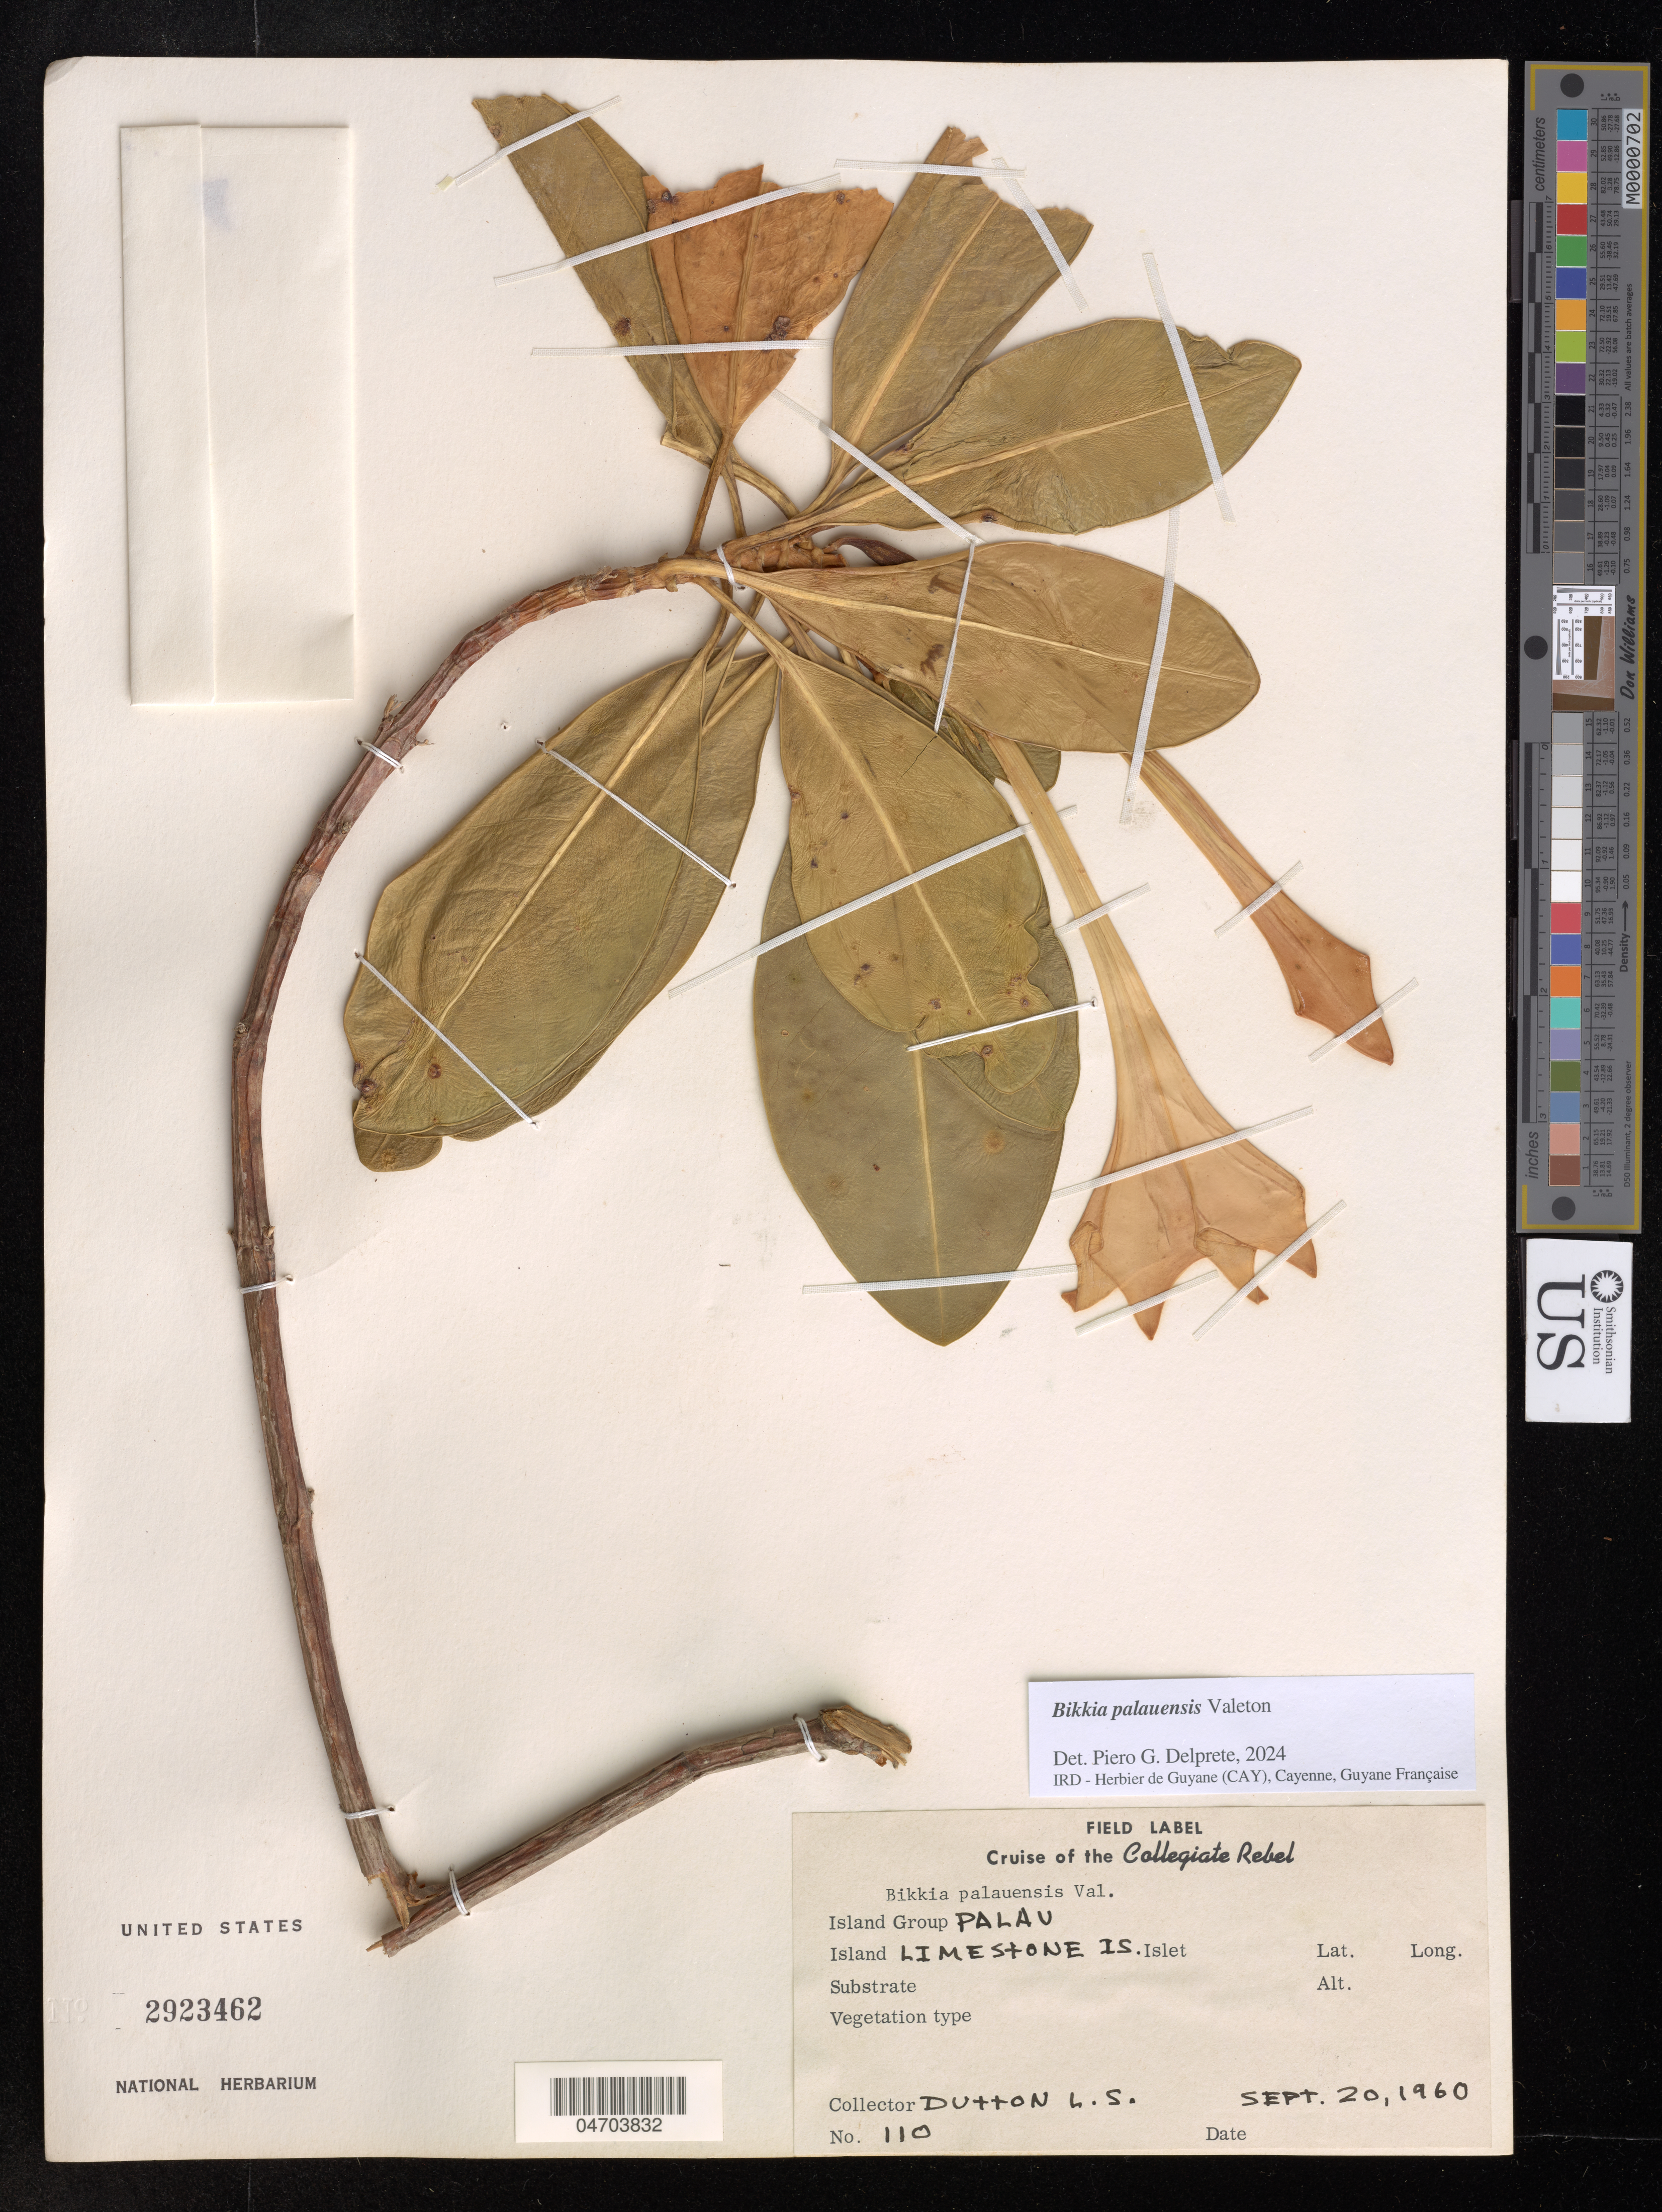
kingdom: Plantae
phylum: Tracheophyta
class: Magnoliopsida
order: Gentianales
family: Rubiaceae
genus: Bikkia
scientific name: Bikkia palauensis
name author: Valeton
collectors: L. Dutton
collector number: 110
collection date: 1960-09-20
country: Palau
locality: Palau, Limestone Is.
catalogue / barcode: US 2923462